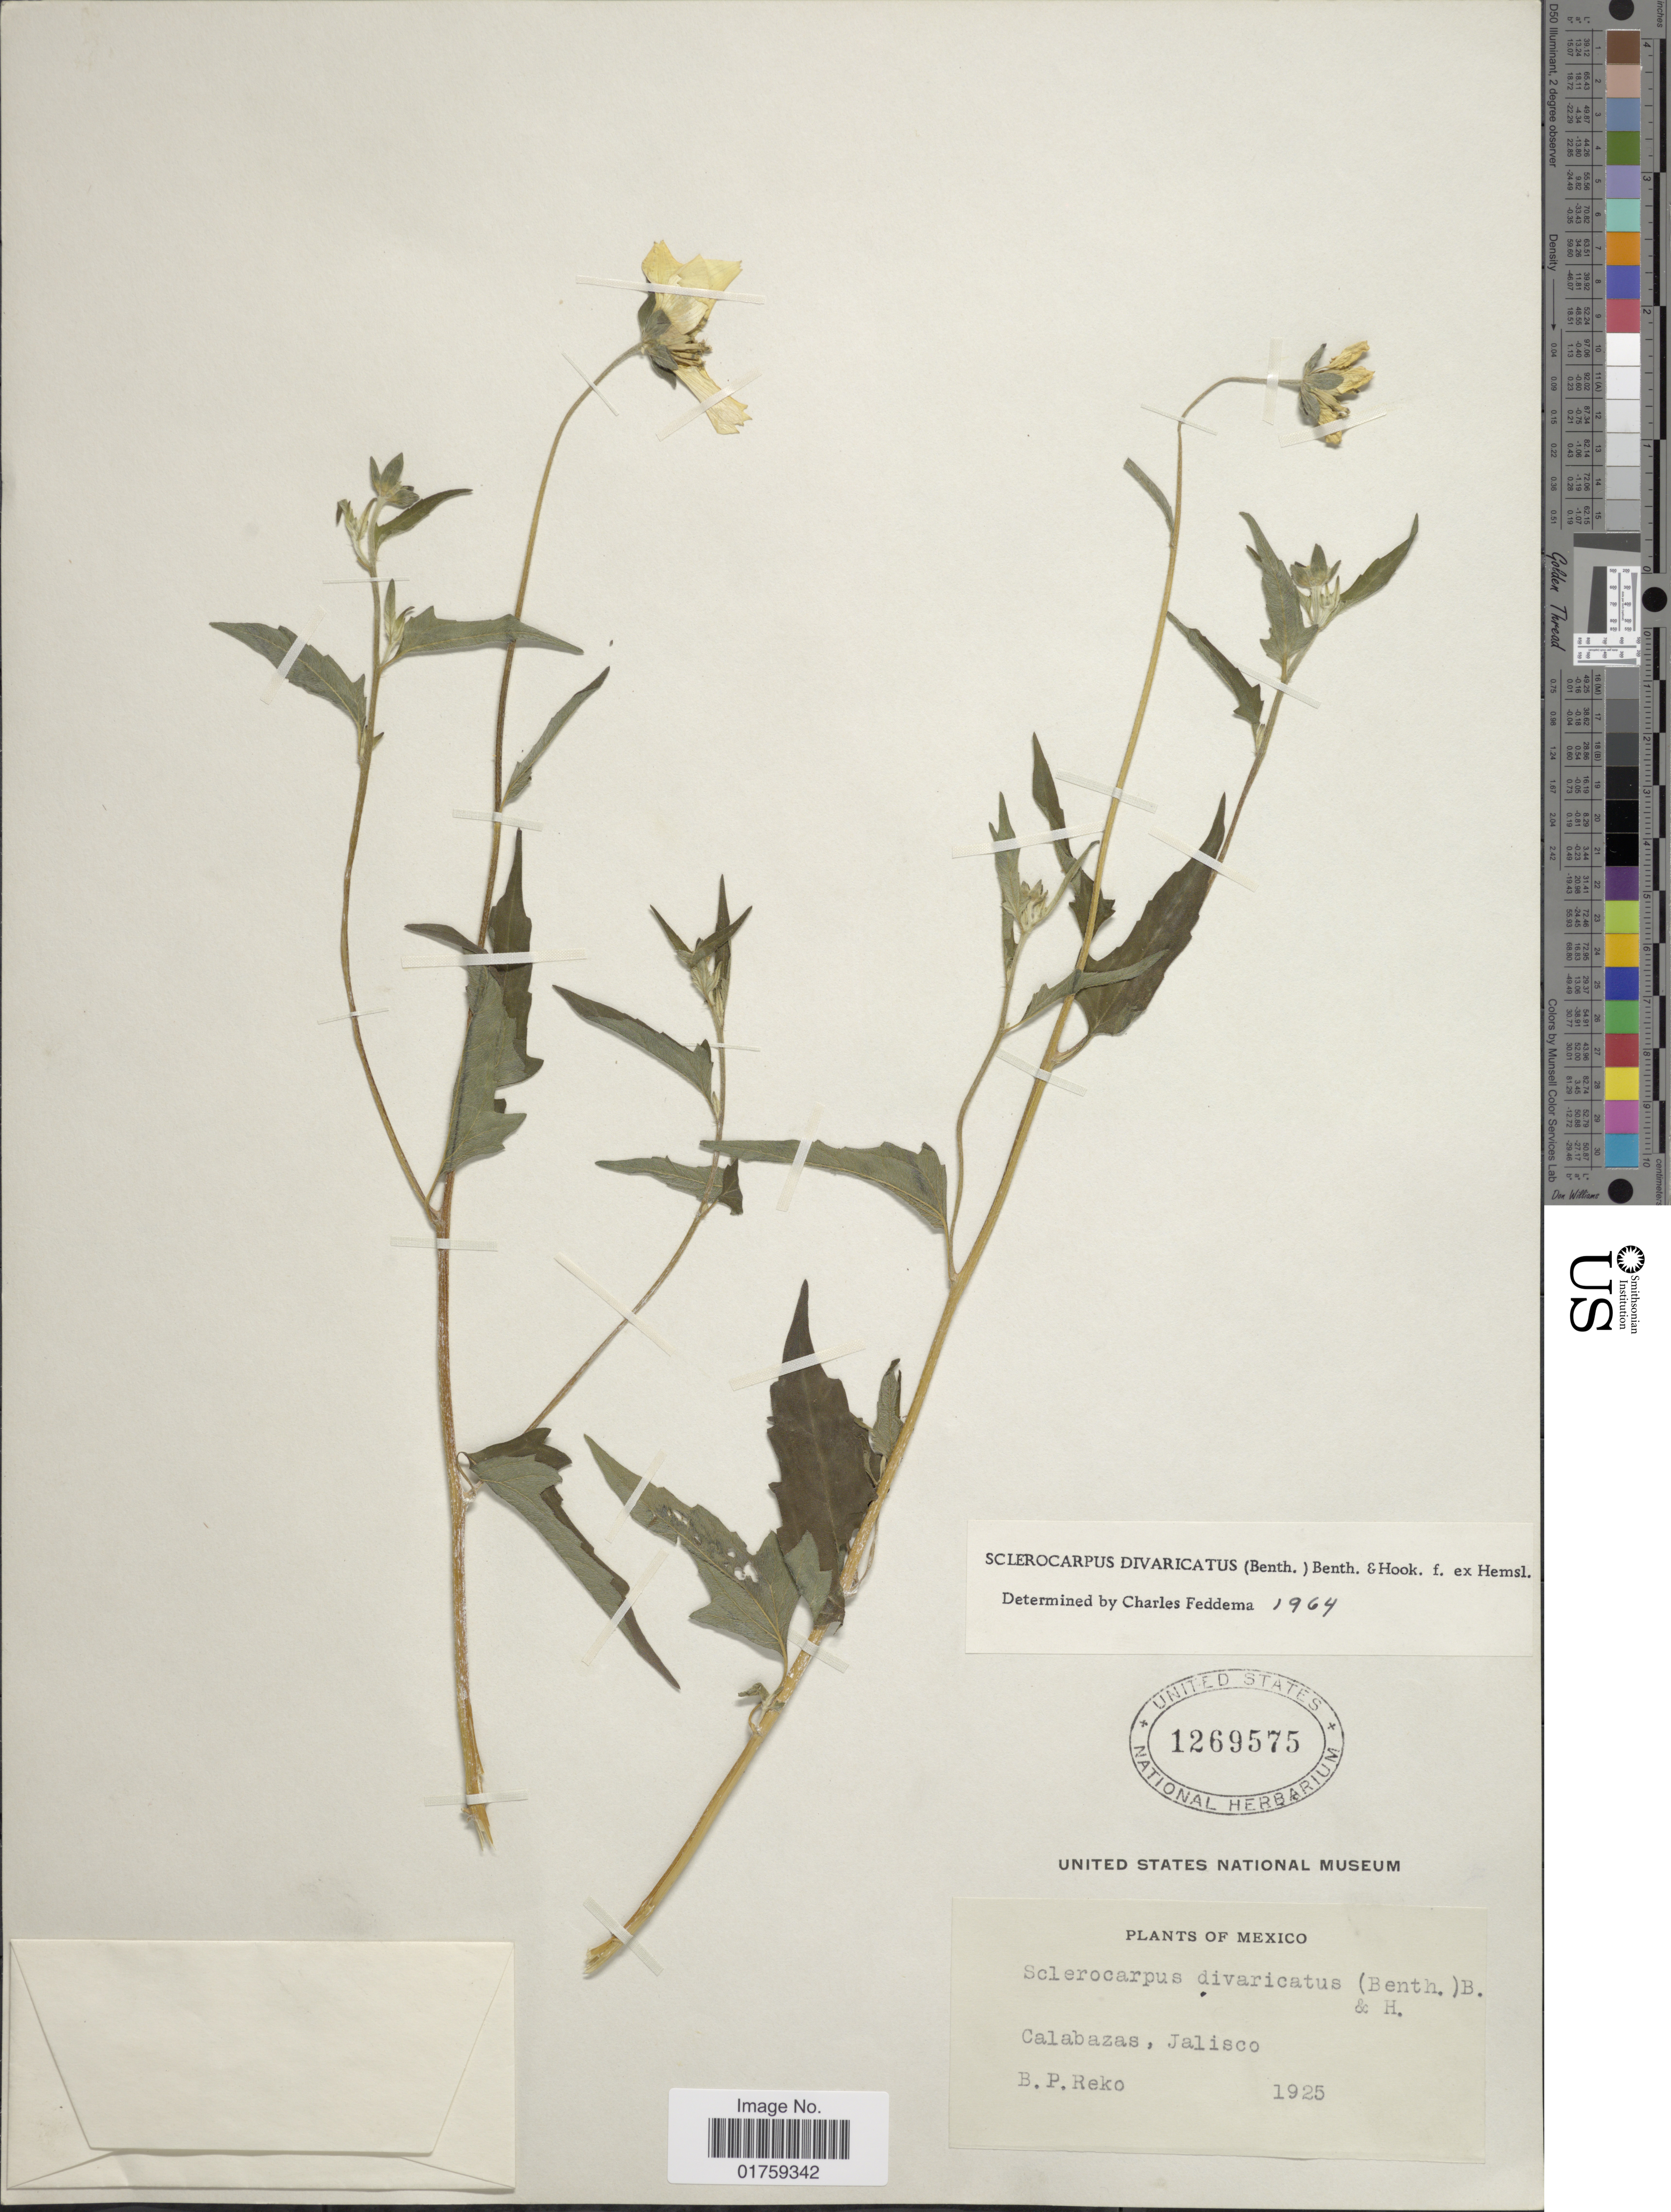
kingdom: Plantae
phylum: Tracheophyta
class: Magnoliopsida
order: Asterales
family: Asteraceae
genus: Sclerocarpus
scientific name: Sclerocarpus divaricatus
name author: (Benth.) Benth. & Hook. f. ex Hemsl.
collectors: B. P. Reko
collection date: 1925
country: Mexico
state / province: Jalisco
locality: Calabazas, Jalisco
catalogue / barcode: US 1269575